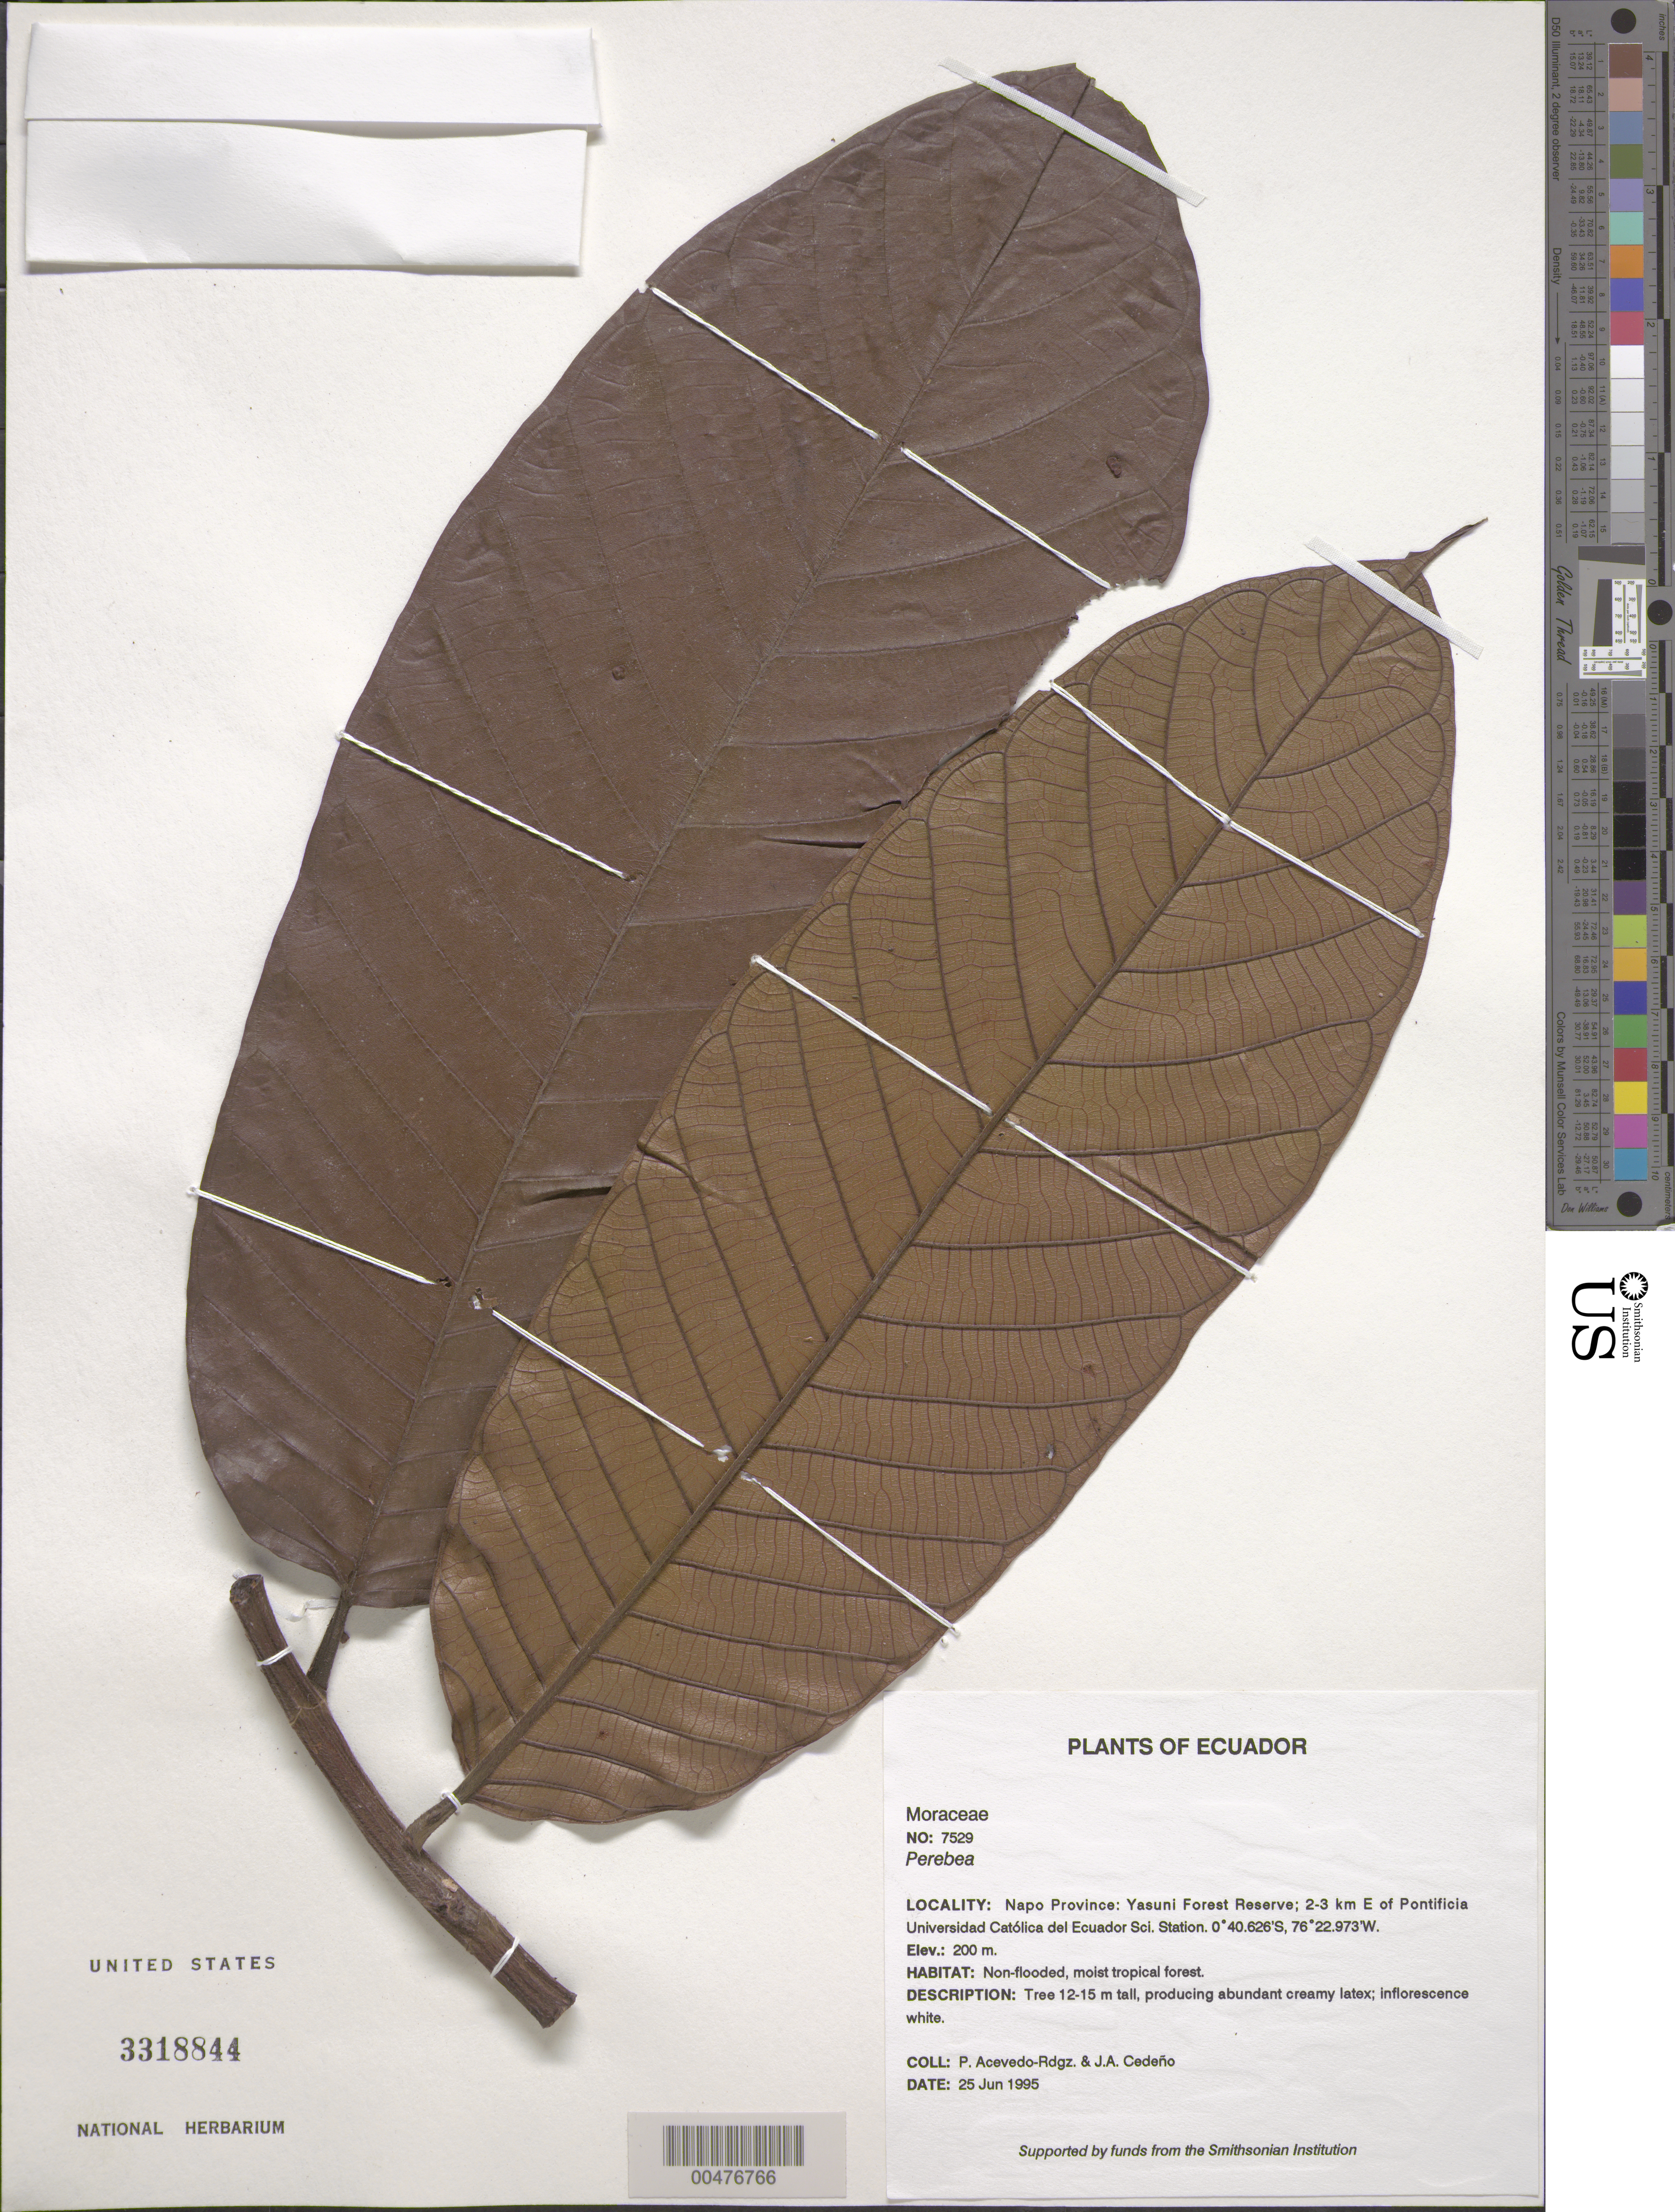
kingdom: Plantae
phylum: Tracheophyta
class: Magnoliopsida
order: Rosales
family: Moraceae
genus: Perebea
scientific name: Perebea sp.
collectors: P. Acevedo-Rodr. & J. A. Cedeño M.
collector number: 7529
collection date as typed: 25 Jun 1995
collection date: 1995-06-25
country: Ecuador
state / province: Napo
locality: Napo Province: Yasuni Forest Reserve; 2-3 km E of Pontificia Universidad Católica del Ecuador Sci. Station.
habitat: Non-flooded, moist tropical forest.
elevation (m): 200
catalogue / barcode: US 3318844